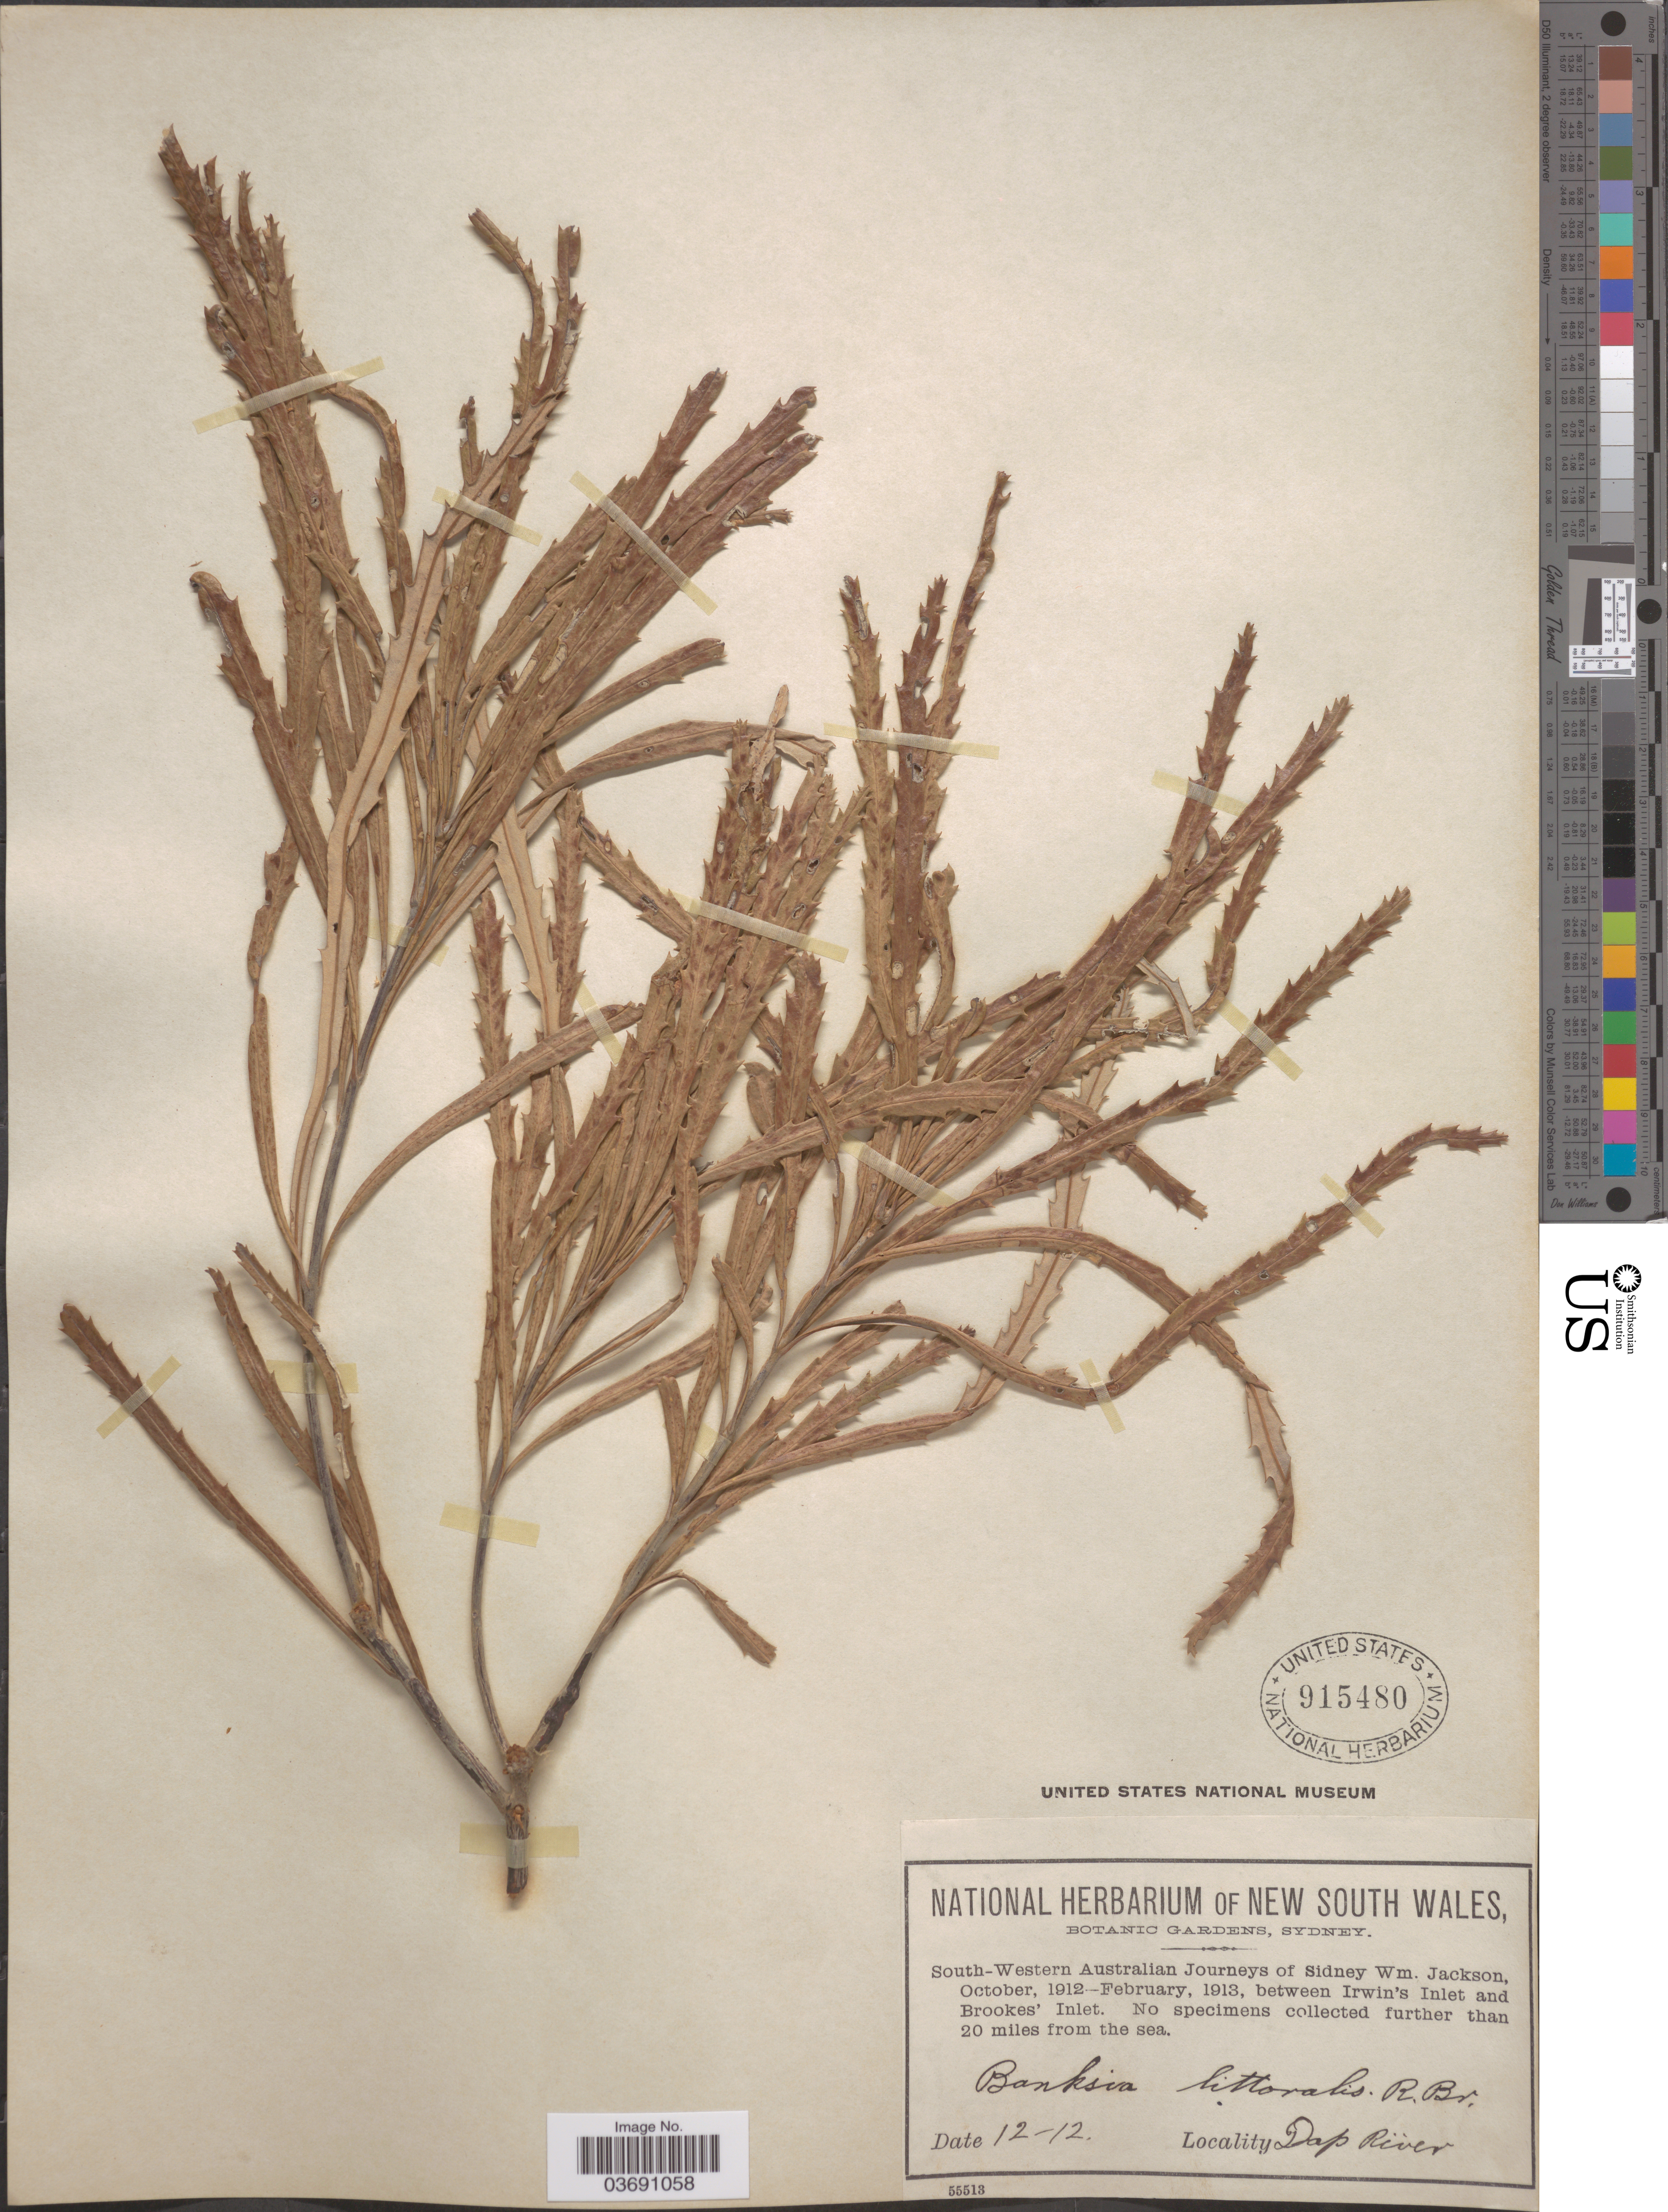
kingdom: Plantae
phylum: Tracheophyta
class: Magnoliopsida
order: Proteales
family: Proteaceae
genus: Banksia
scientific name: Banksia littoralis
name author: R. Br.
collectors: Jackson, S. W.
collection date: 1912-12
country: Australia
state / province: Western Australia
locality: South-Western Australian. Between Irwin's Inlet and Brookes' Inlet. No specimens collected further than 20 miles from the sea. Dap River.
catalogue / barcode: US 915480